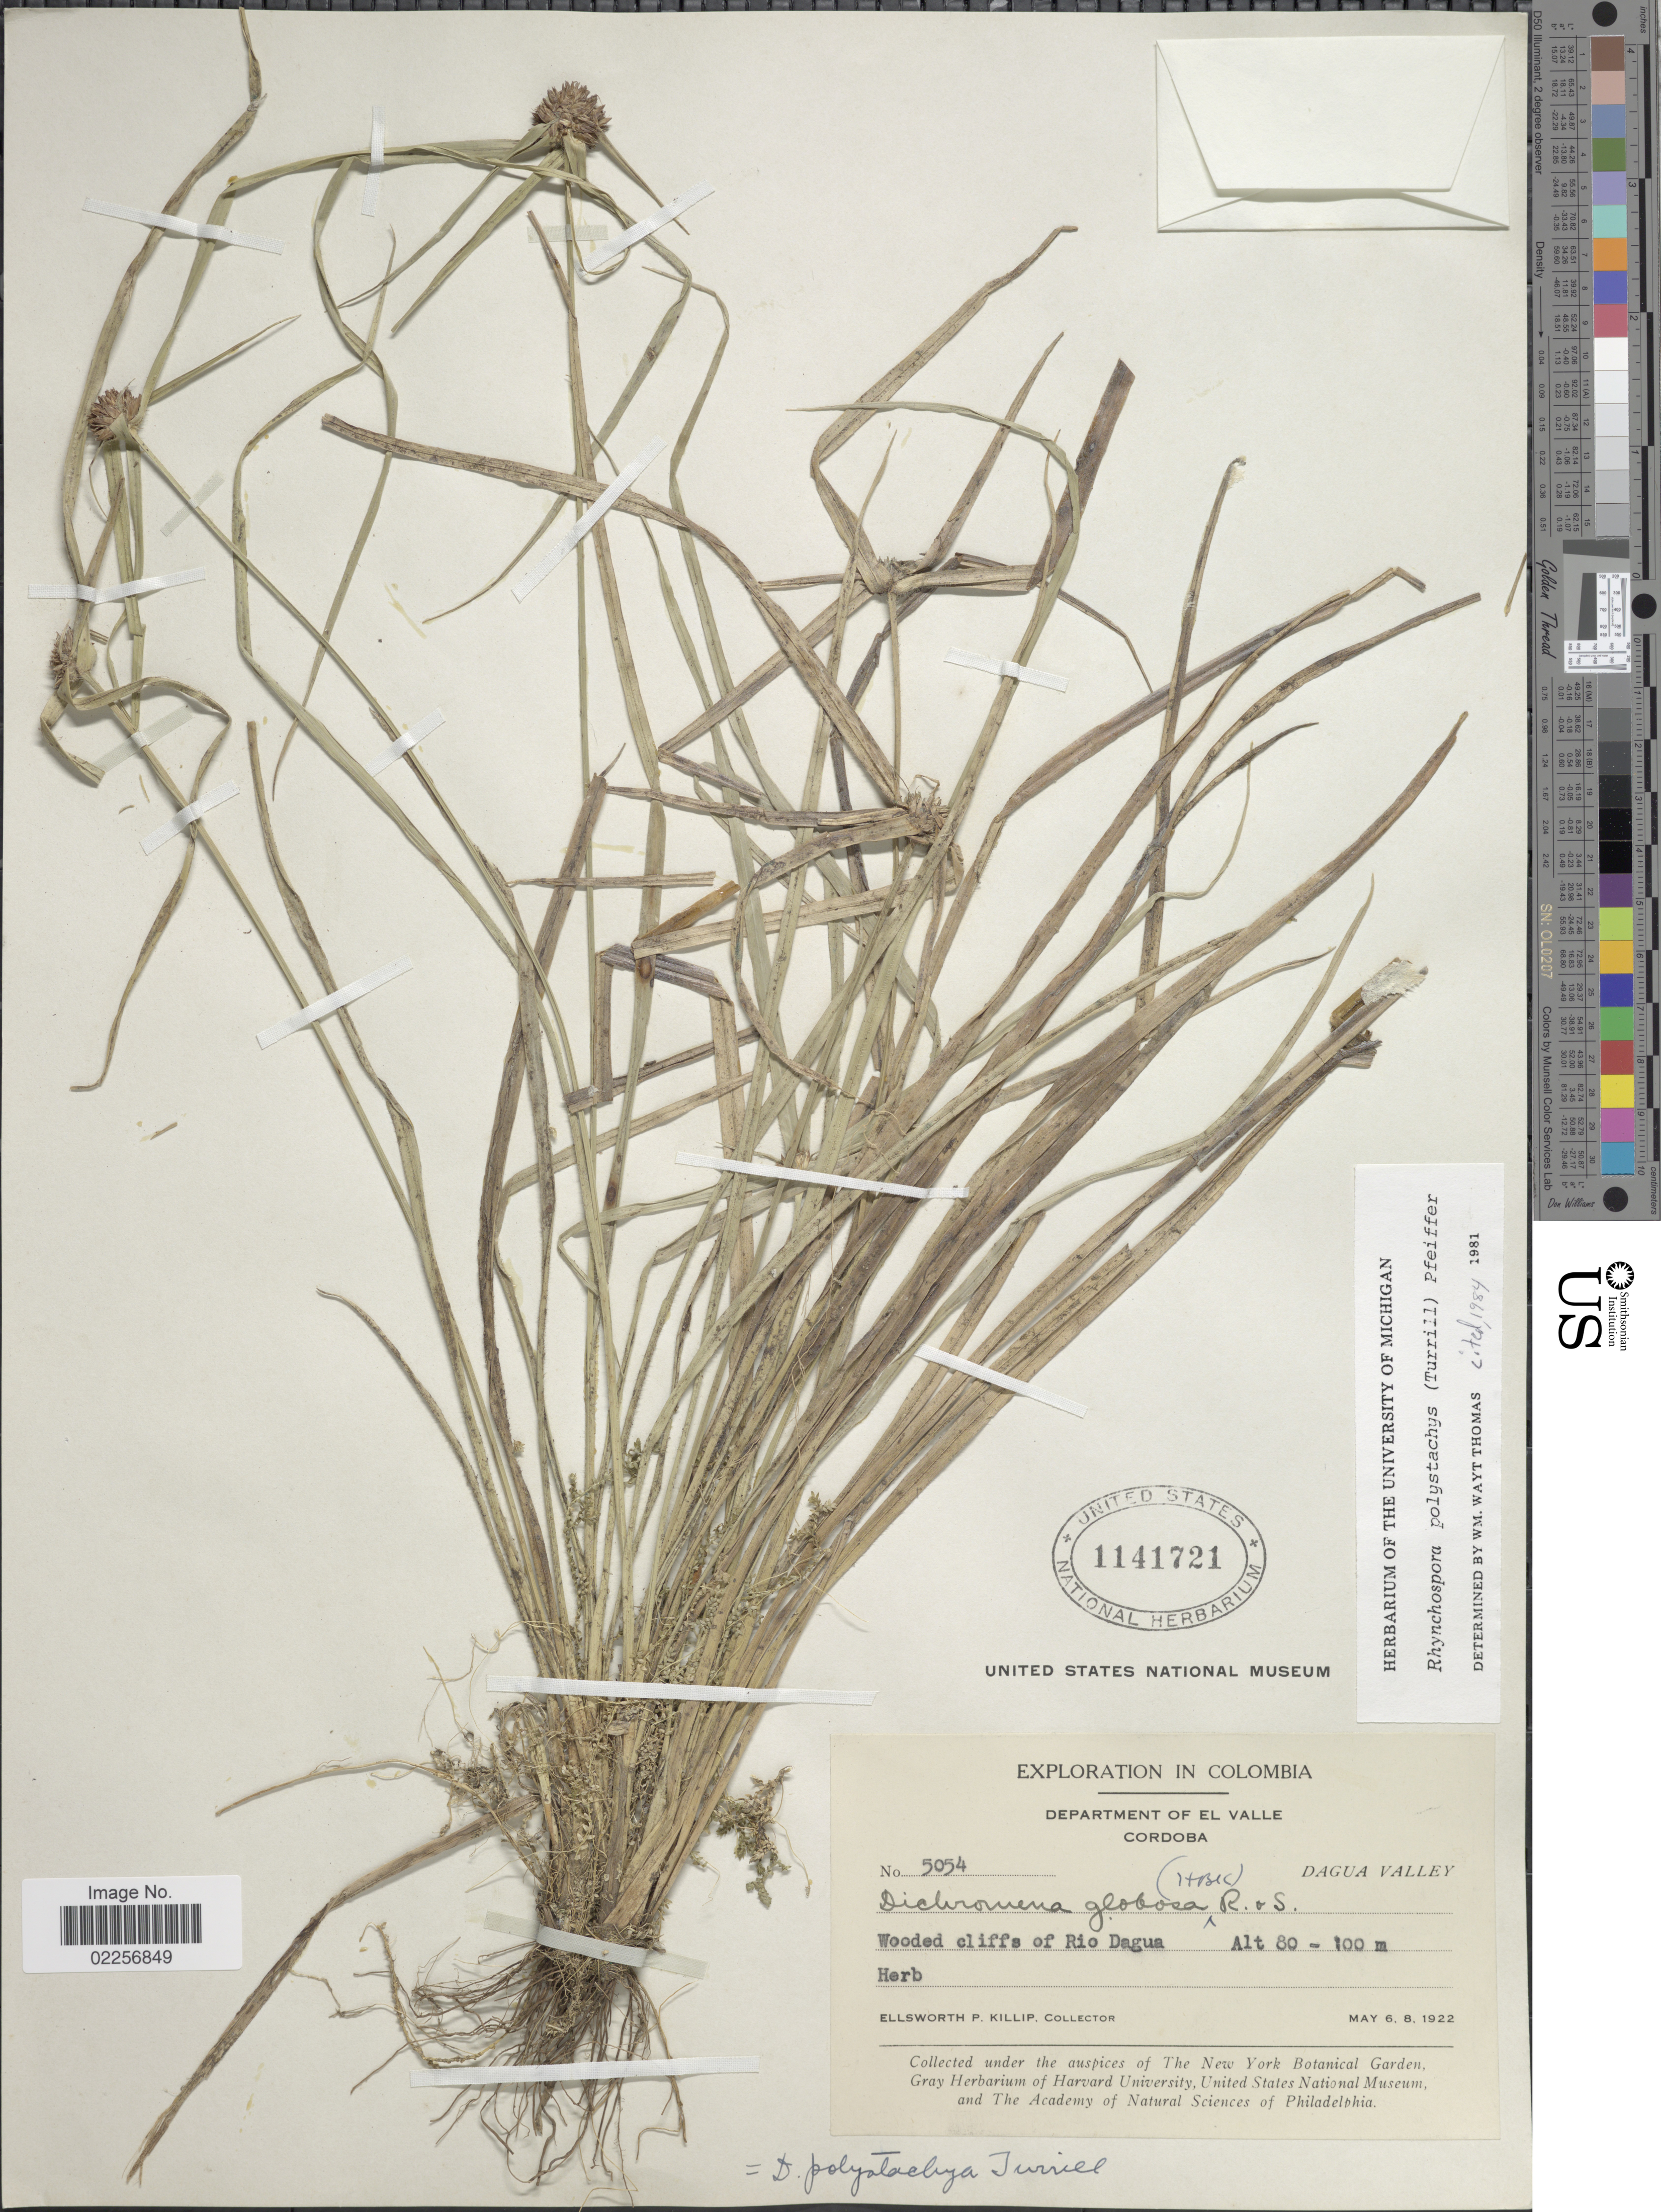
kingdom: Plantae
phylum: Tracheophyta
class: Liliopsida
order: Poales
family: Cyperaceae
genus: Rhynchospora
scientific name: Rhynchospora polystachys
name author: (Turrill) H. Pfeiff.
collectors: E. P. Killip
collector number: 5054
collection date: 1922-05-06/1922-05-08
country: Colombia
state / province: Valle del Cauca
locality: Department of El Valle. Cordoba. Dagua Valley. Wooded cliffs of Rio Dagua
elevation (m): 80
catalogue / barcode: US 1141721